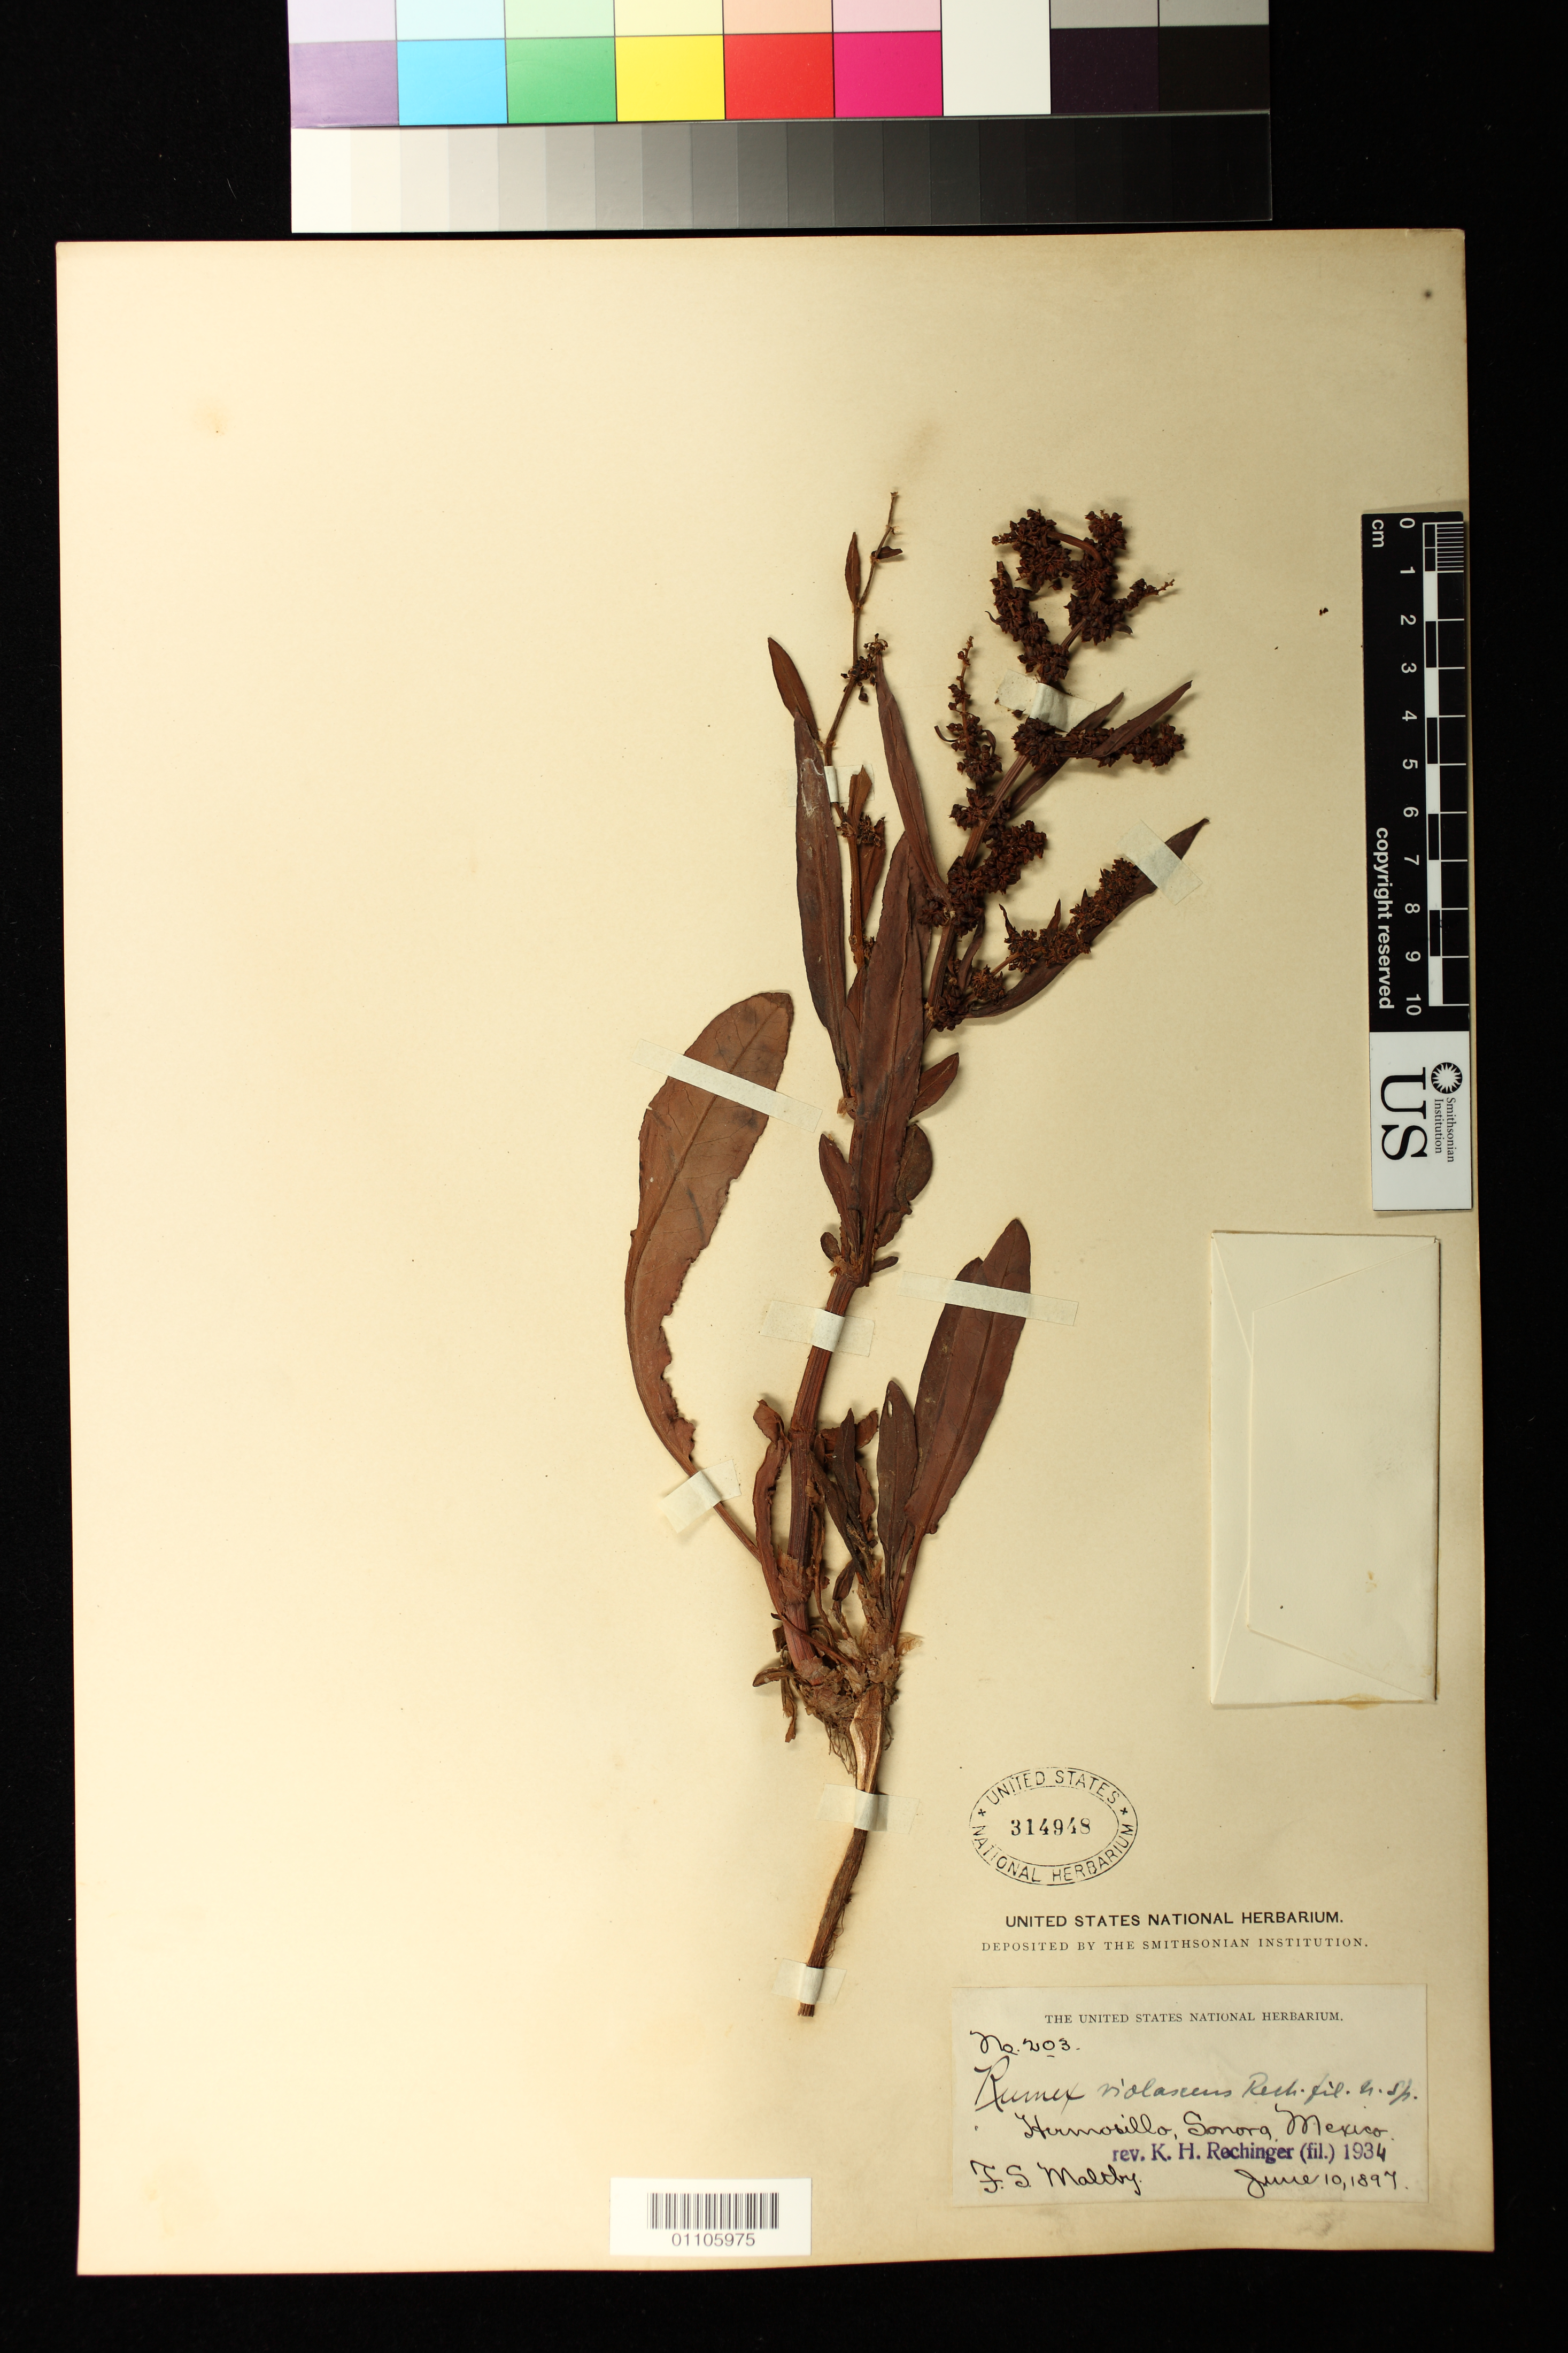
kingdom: Plantae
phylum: Tracheophyta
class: Magnoliopsida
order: Caryophyllales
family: Polygonaceae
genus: Rumex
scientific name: Rumex violascens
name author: Rech. f.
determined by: Rechinger, K. H.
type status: Syntype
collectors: T. S. Maltby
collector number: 203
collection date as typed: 10 Jun 1897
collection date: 1897-06-10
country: Mexico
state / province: Sonora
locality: Hermosillo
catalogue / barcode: US 314948